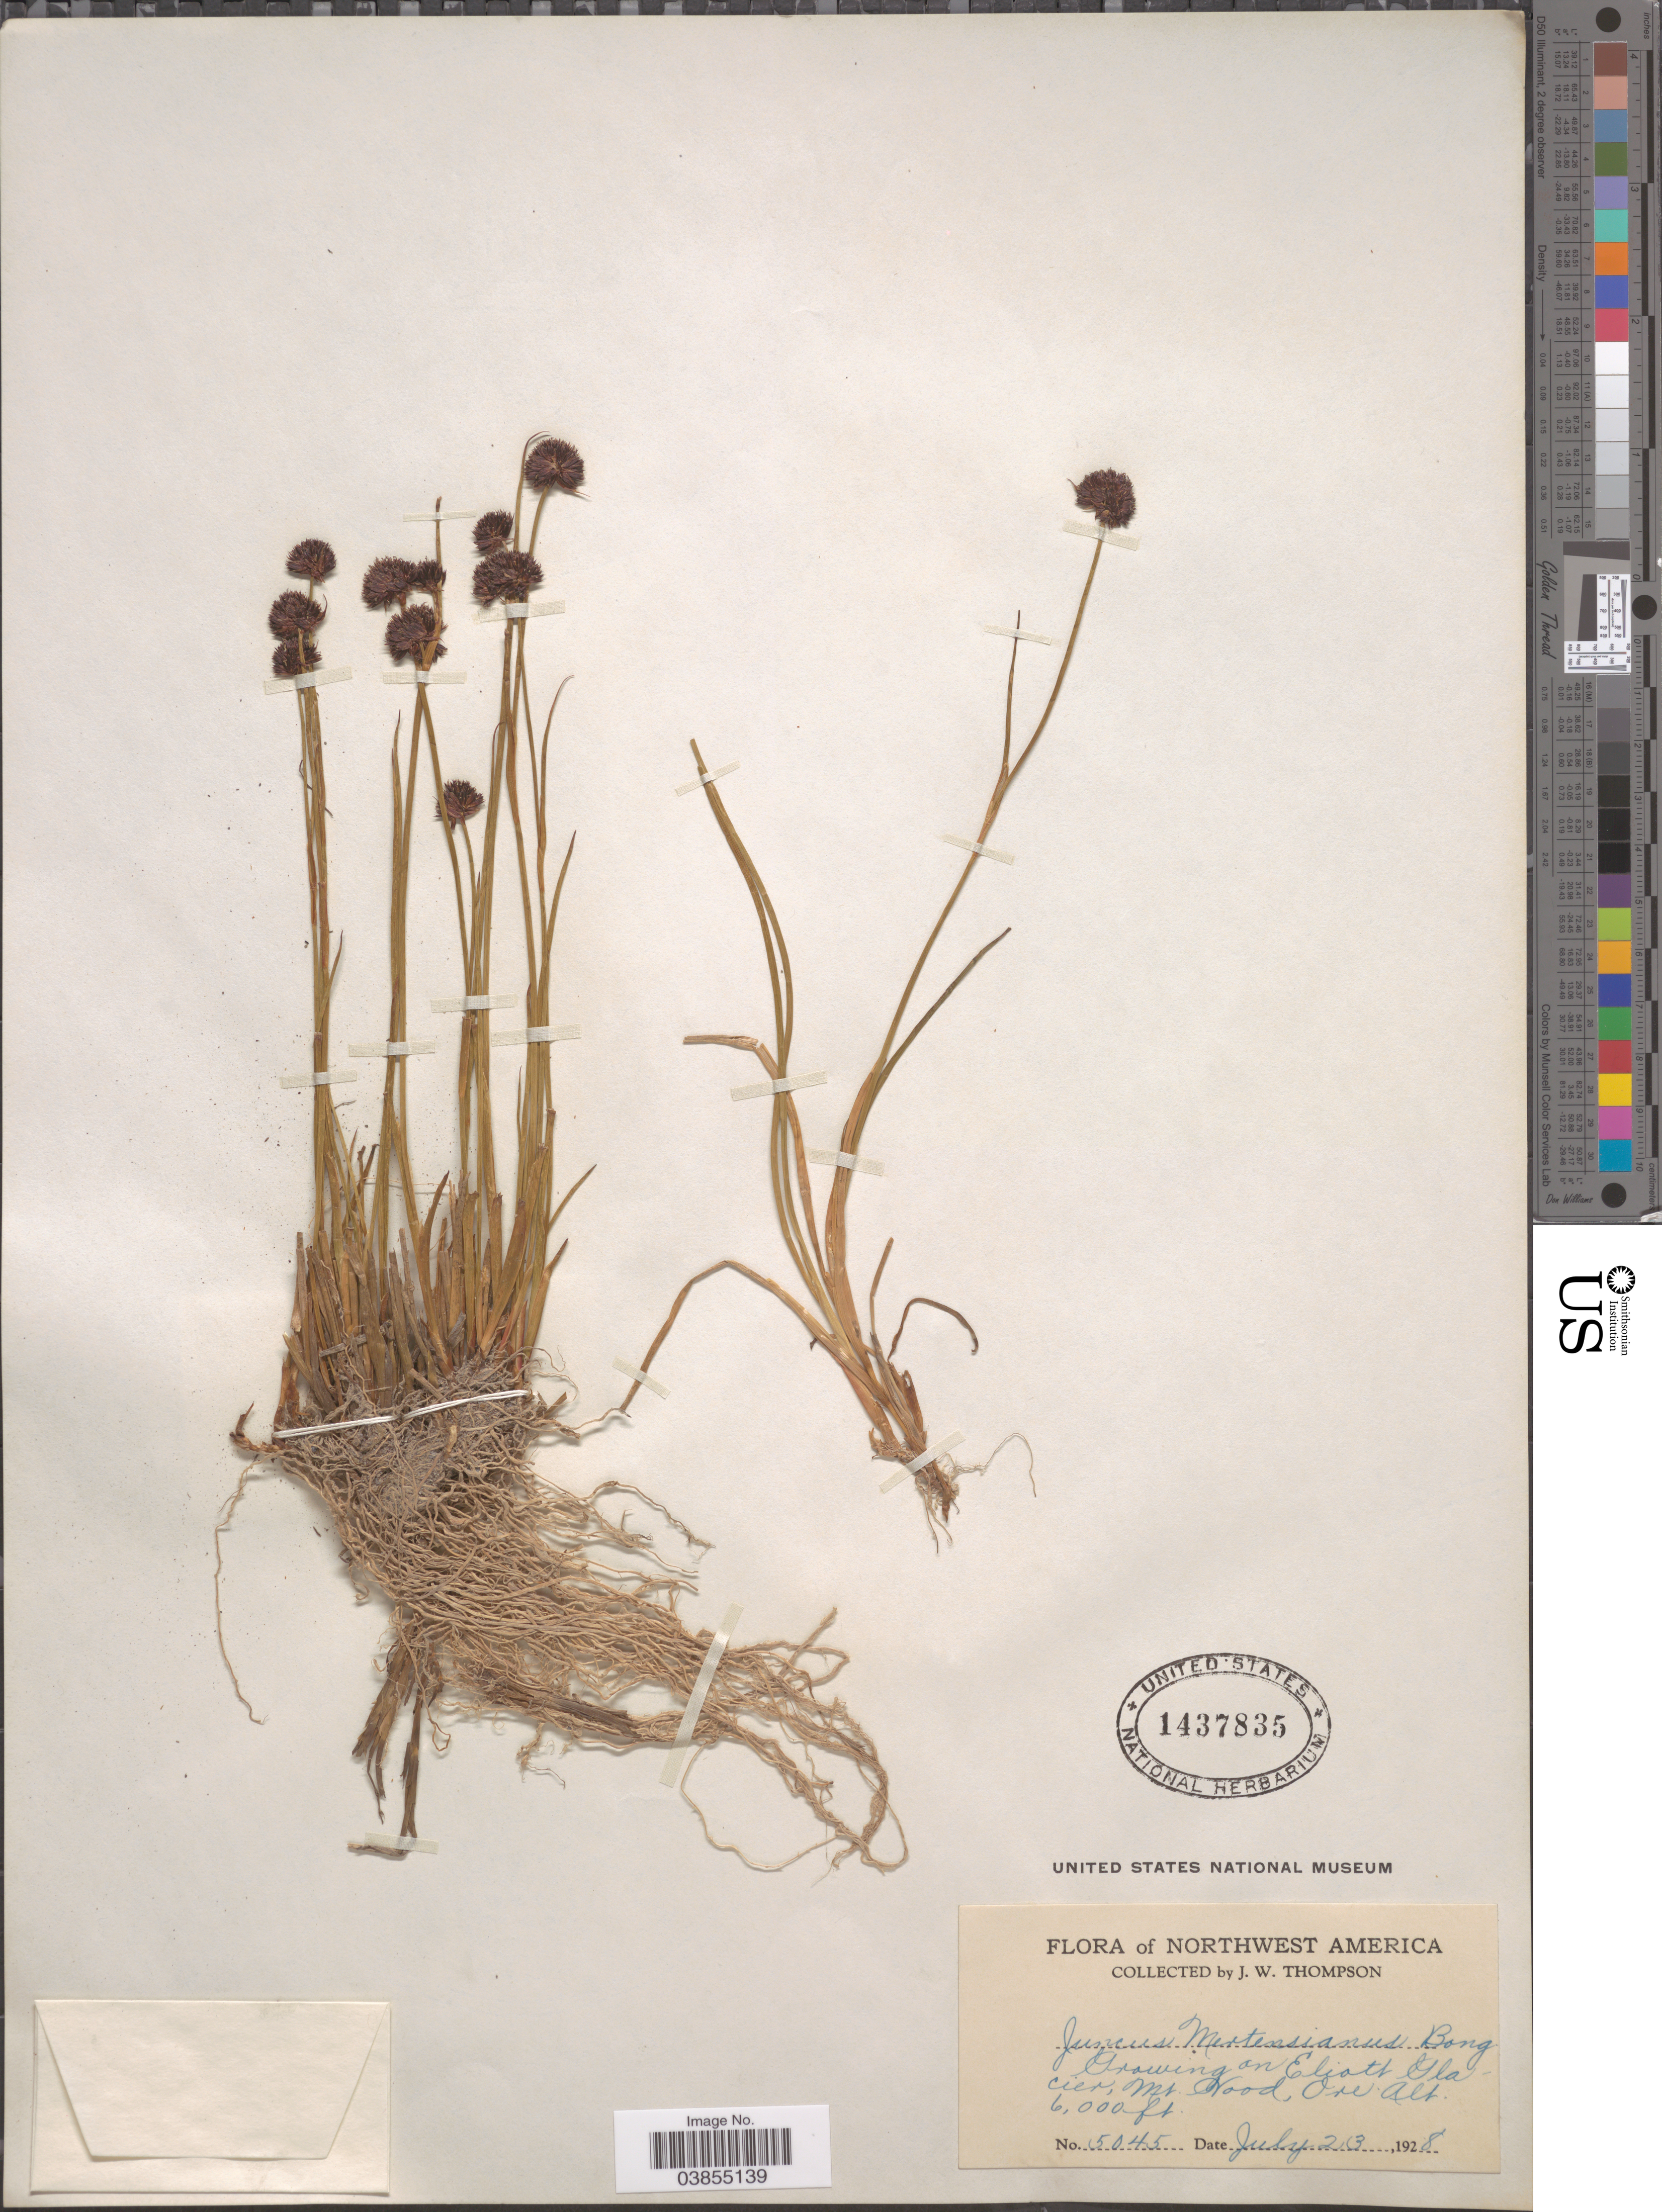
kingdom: Plantae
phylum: Tracheophyta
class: Liliopsida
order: Poales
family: Juncaceae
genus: Juncus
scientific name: Juncus mertensianus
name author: Bong.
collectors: J. Thompson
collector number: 5045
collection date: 1928-07-23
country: United States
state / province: Oregon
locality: Northwest America. On Eliott Glacier, Mt. Wood.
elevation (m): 1829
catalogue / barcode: US 1437835